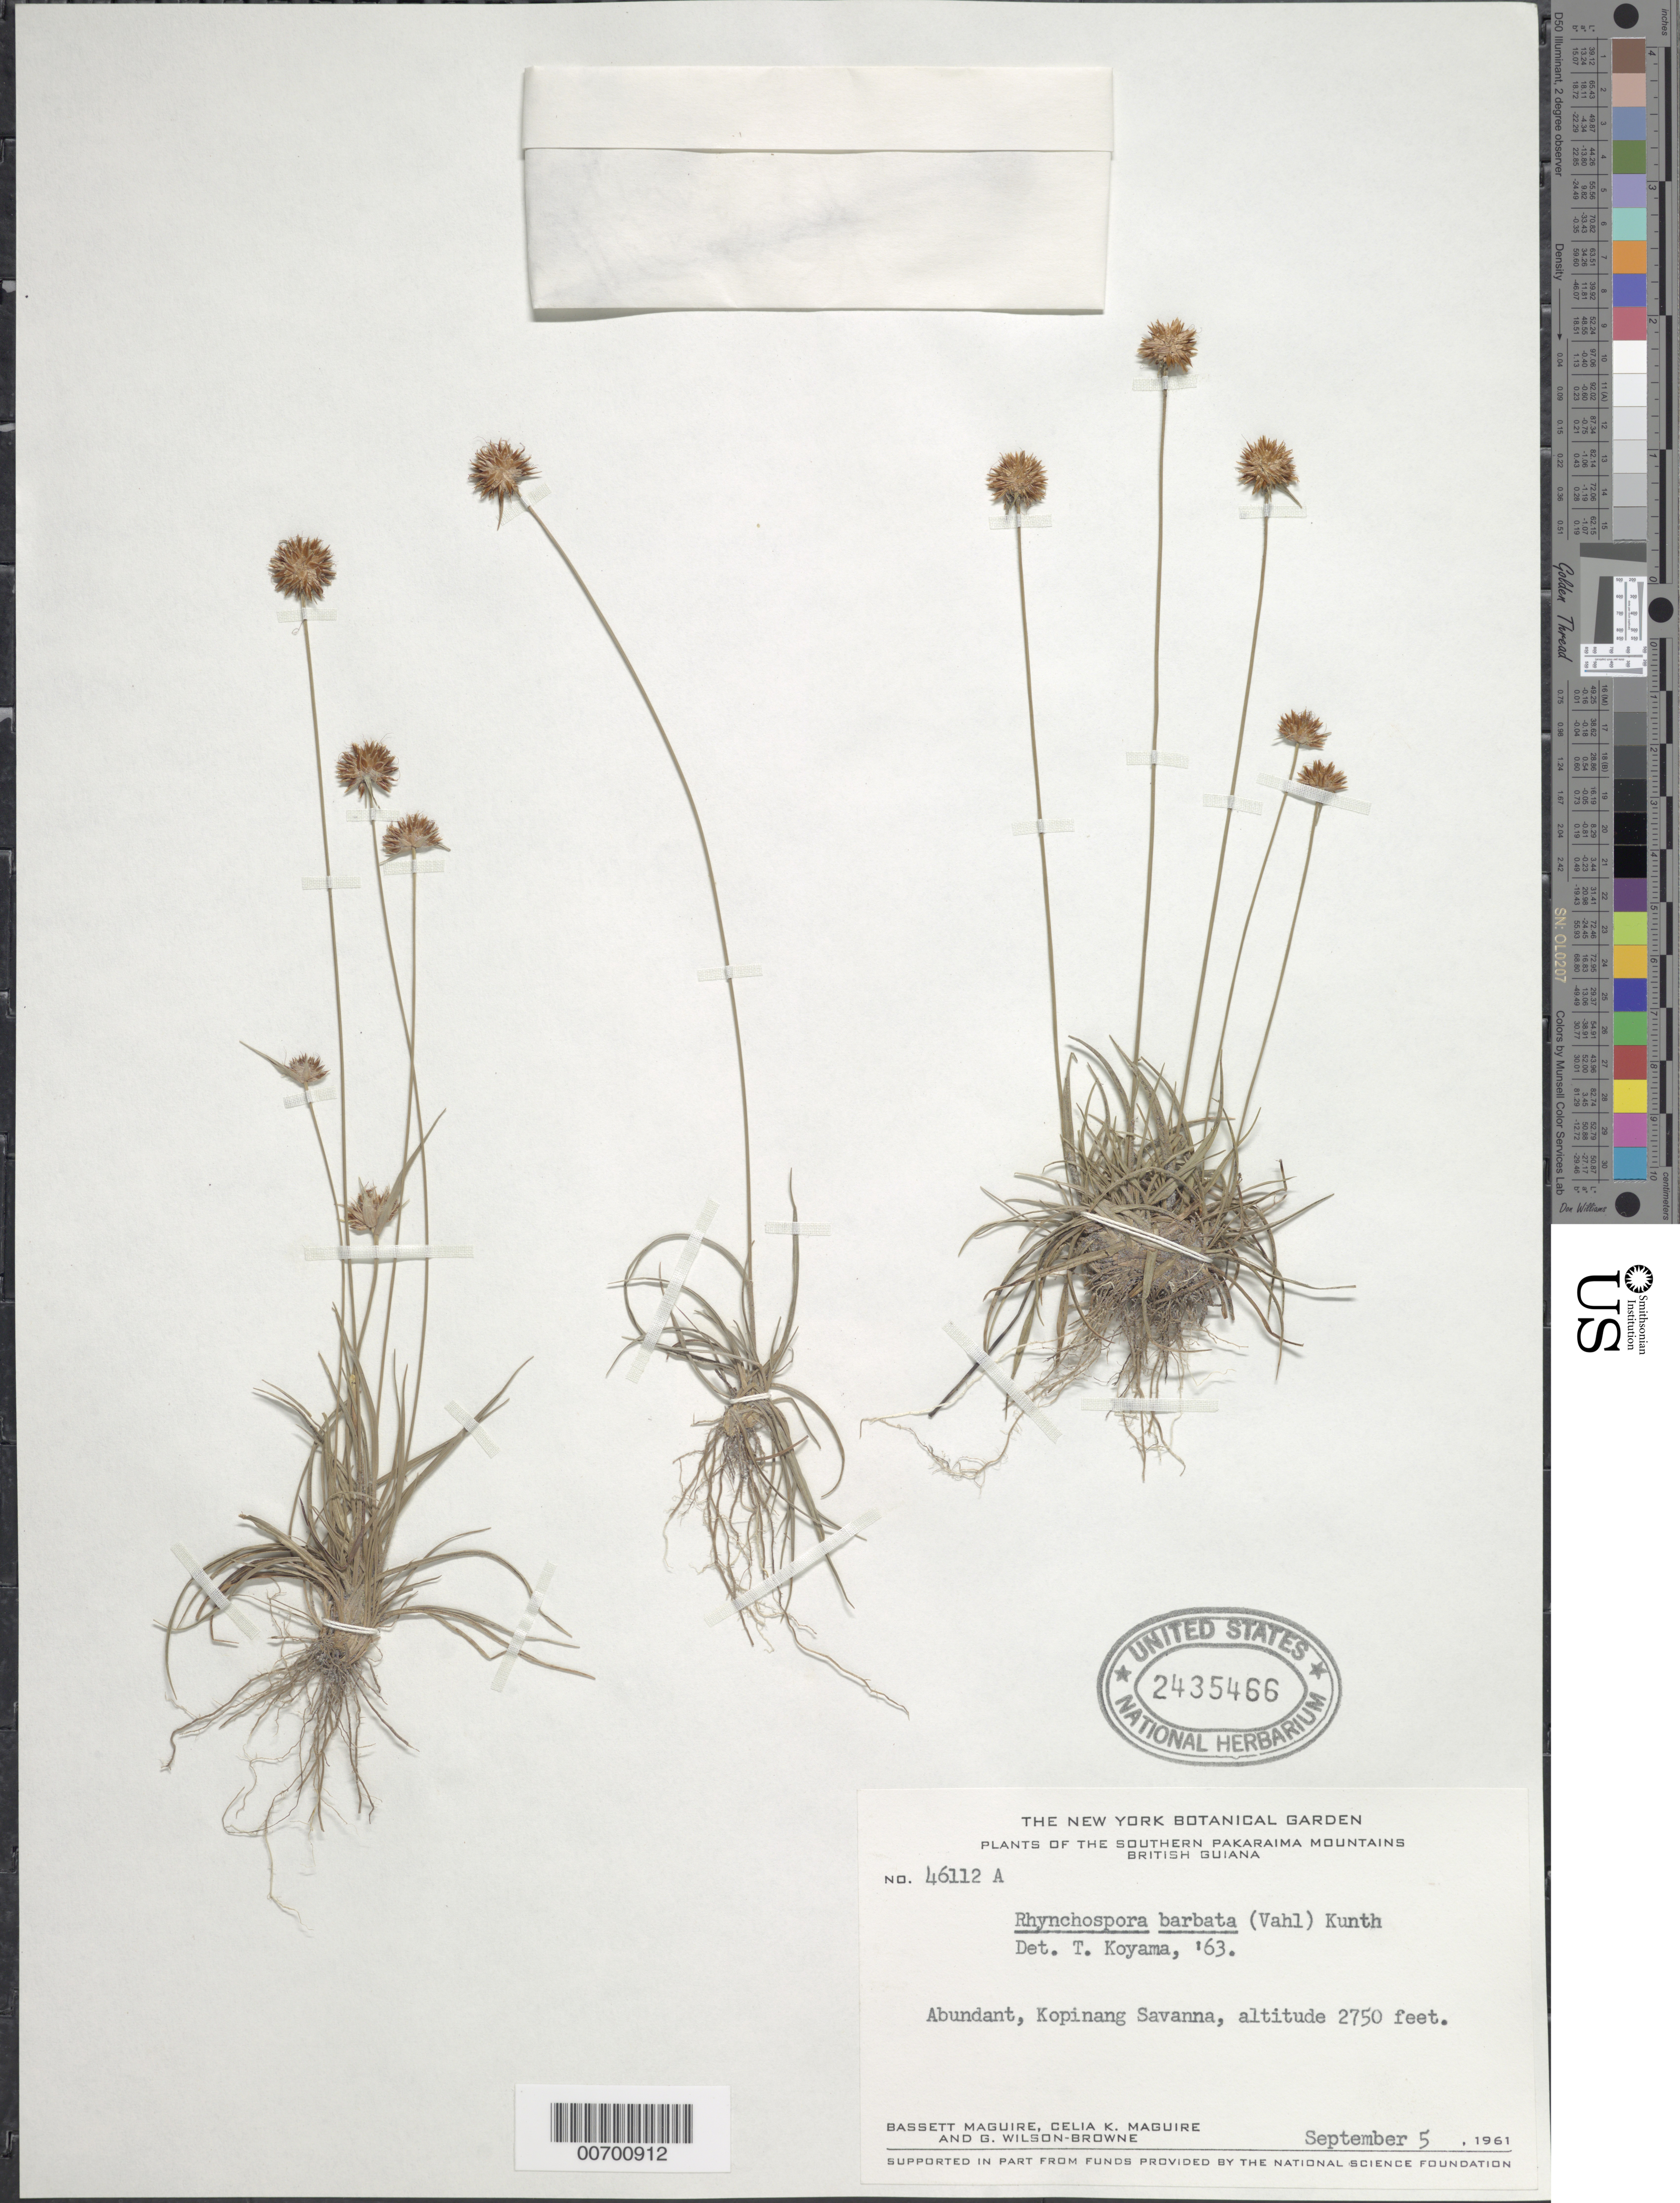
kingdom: Plantae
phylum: Tracheophyta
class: Liliopsida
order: Poales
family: Cyperaceae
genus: Rhynchospora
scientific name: Rhynchospora barbata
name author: (Vahl) Kunth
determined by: Alves, K.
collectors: B. Maguire, C. K. Maguire & G. Wilson-Browne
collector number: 46112 A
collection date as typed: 5-Sep-61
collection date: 1961-09-05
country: Guyana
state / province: Potaro-Siparuni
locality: Kopinang Savanna, S. Pakaraima Mts.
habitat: Savanna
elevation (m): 838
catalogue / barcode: US 2435466